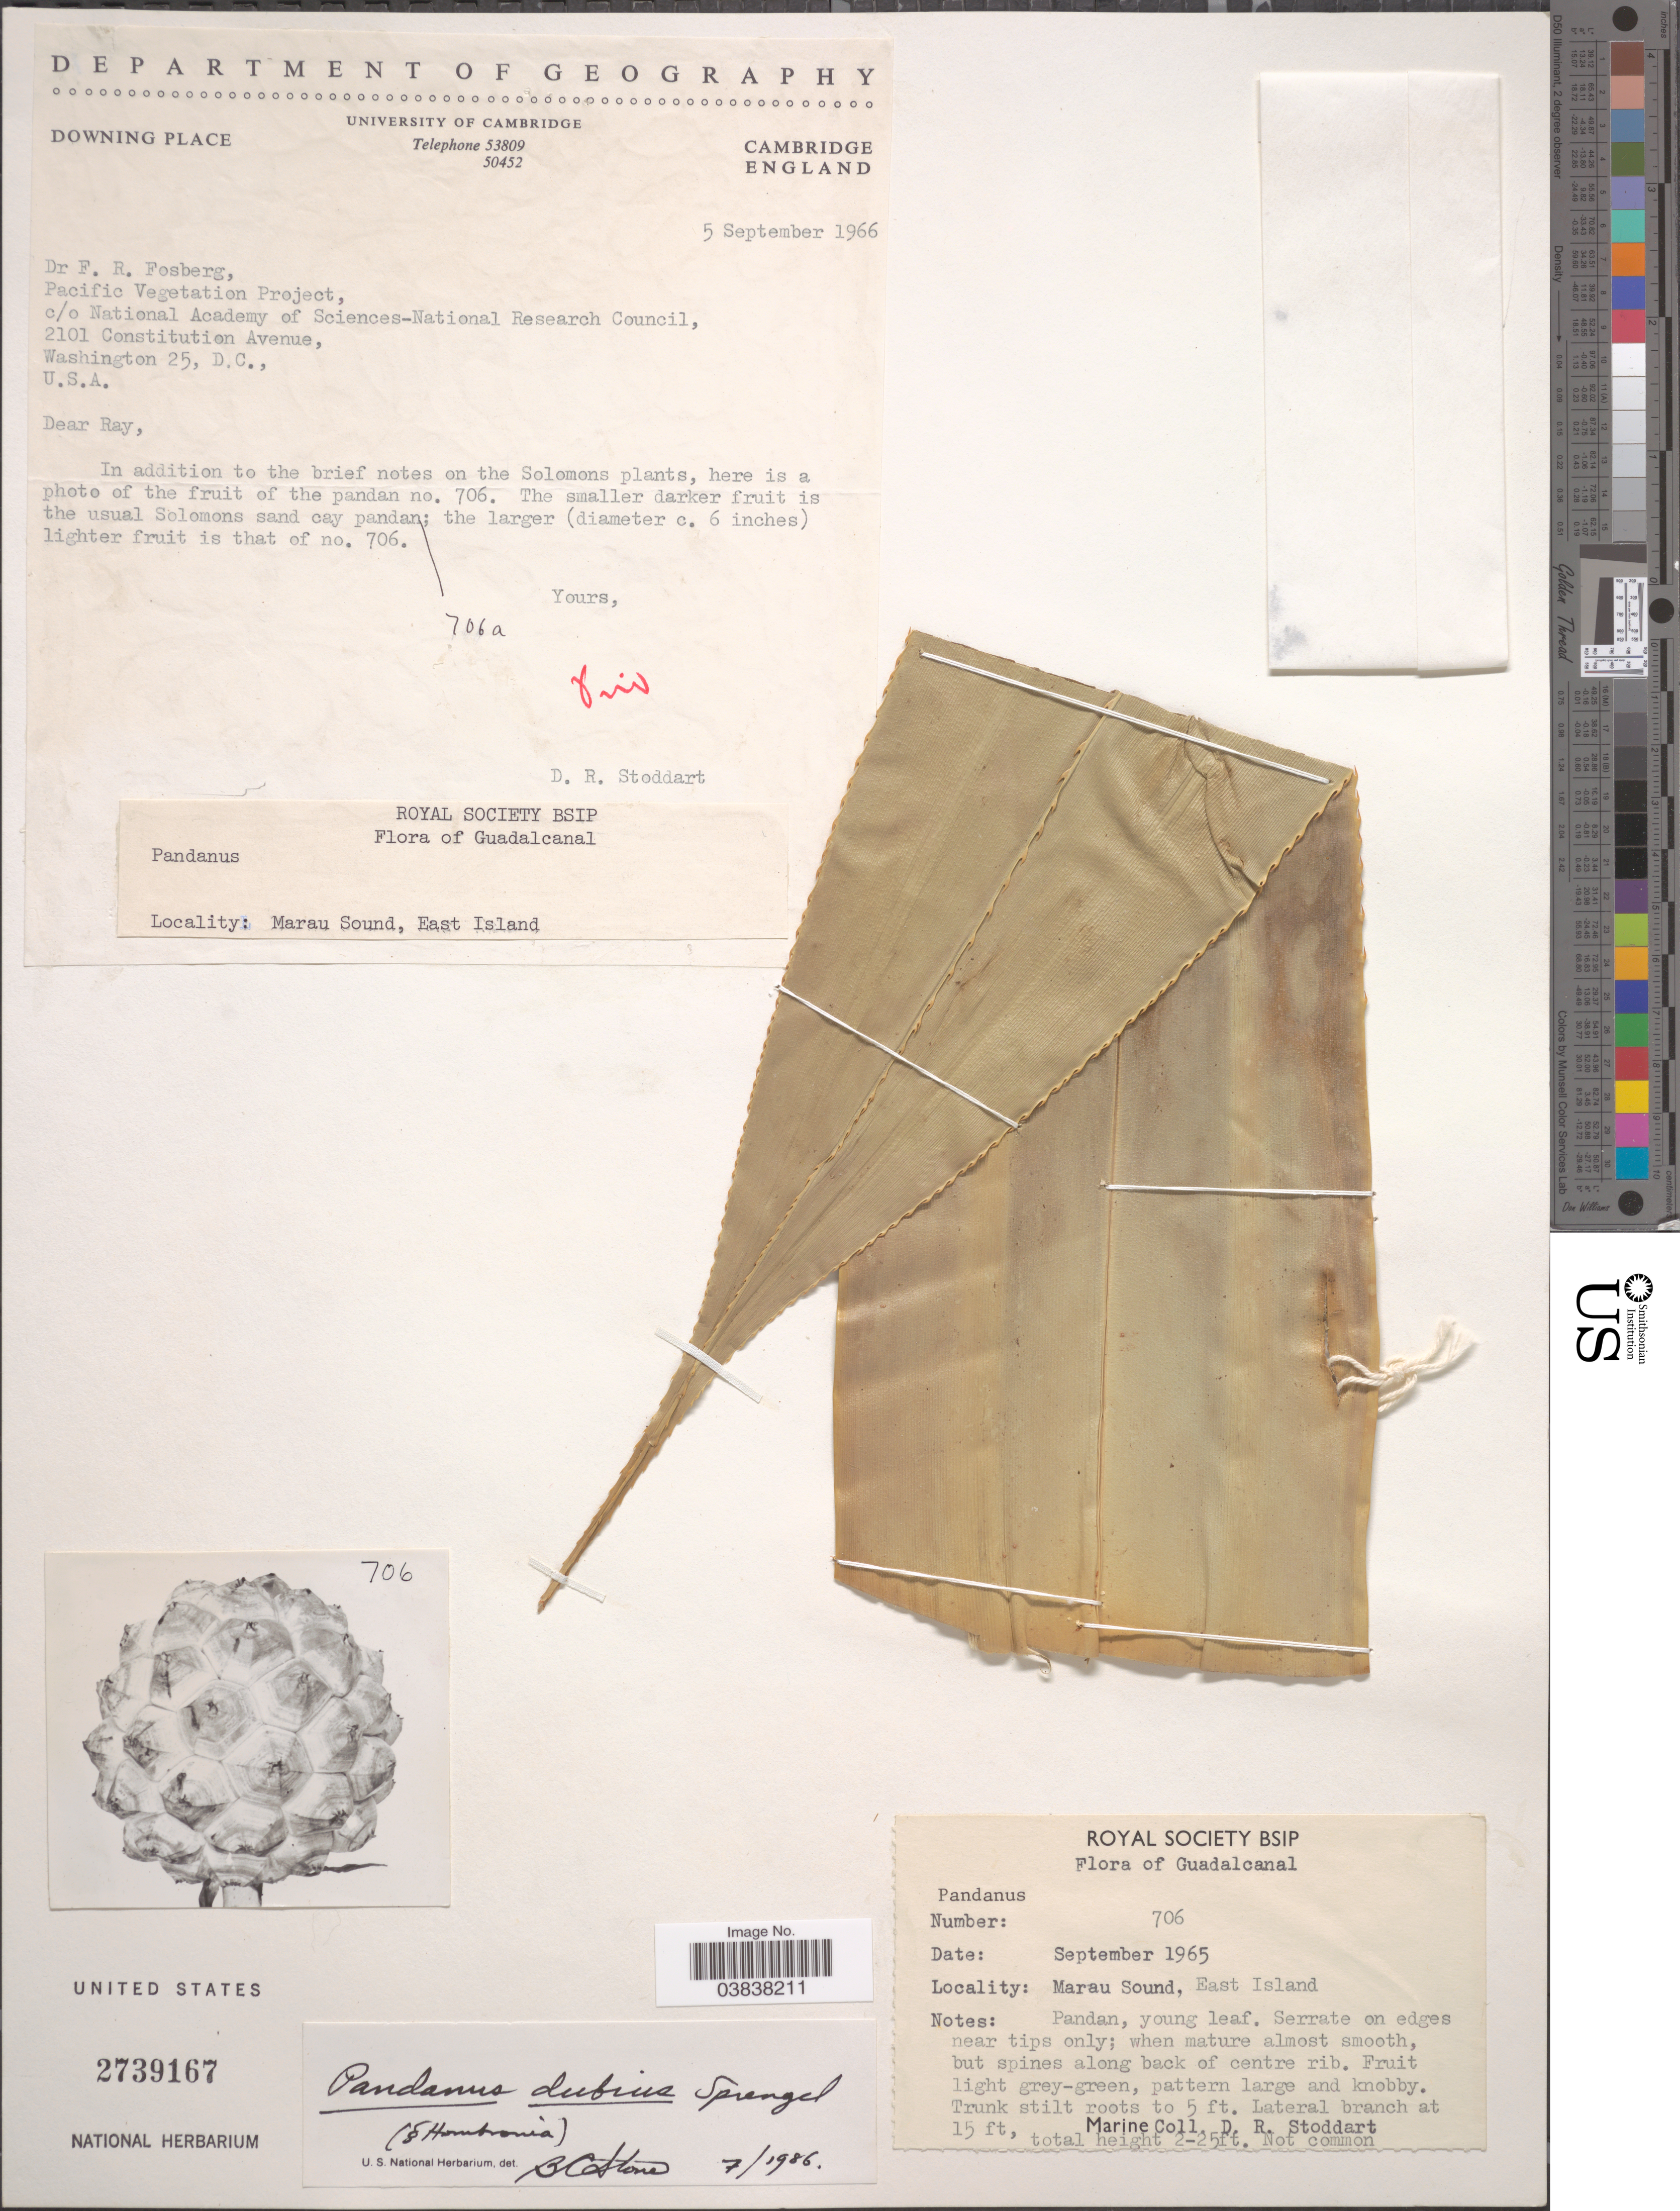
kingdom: Plantae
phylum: Tracheophyta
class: Liliopsida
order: Pandanales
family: Pandanaceae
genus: Pandanus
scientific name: Pandanus dubius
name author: Spreng.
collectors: D. R. Stoddart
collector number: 706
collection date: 1965-09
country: Solomon Islands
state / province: Solomon Islands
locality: Royal Society BSIP. Guadalcanal. Marau Sound, East Island.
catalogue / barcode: US 2739167